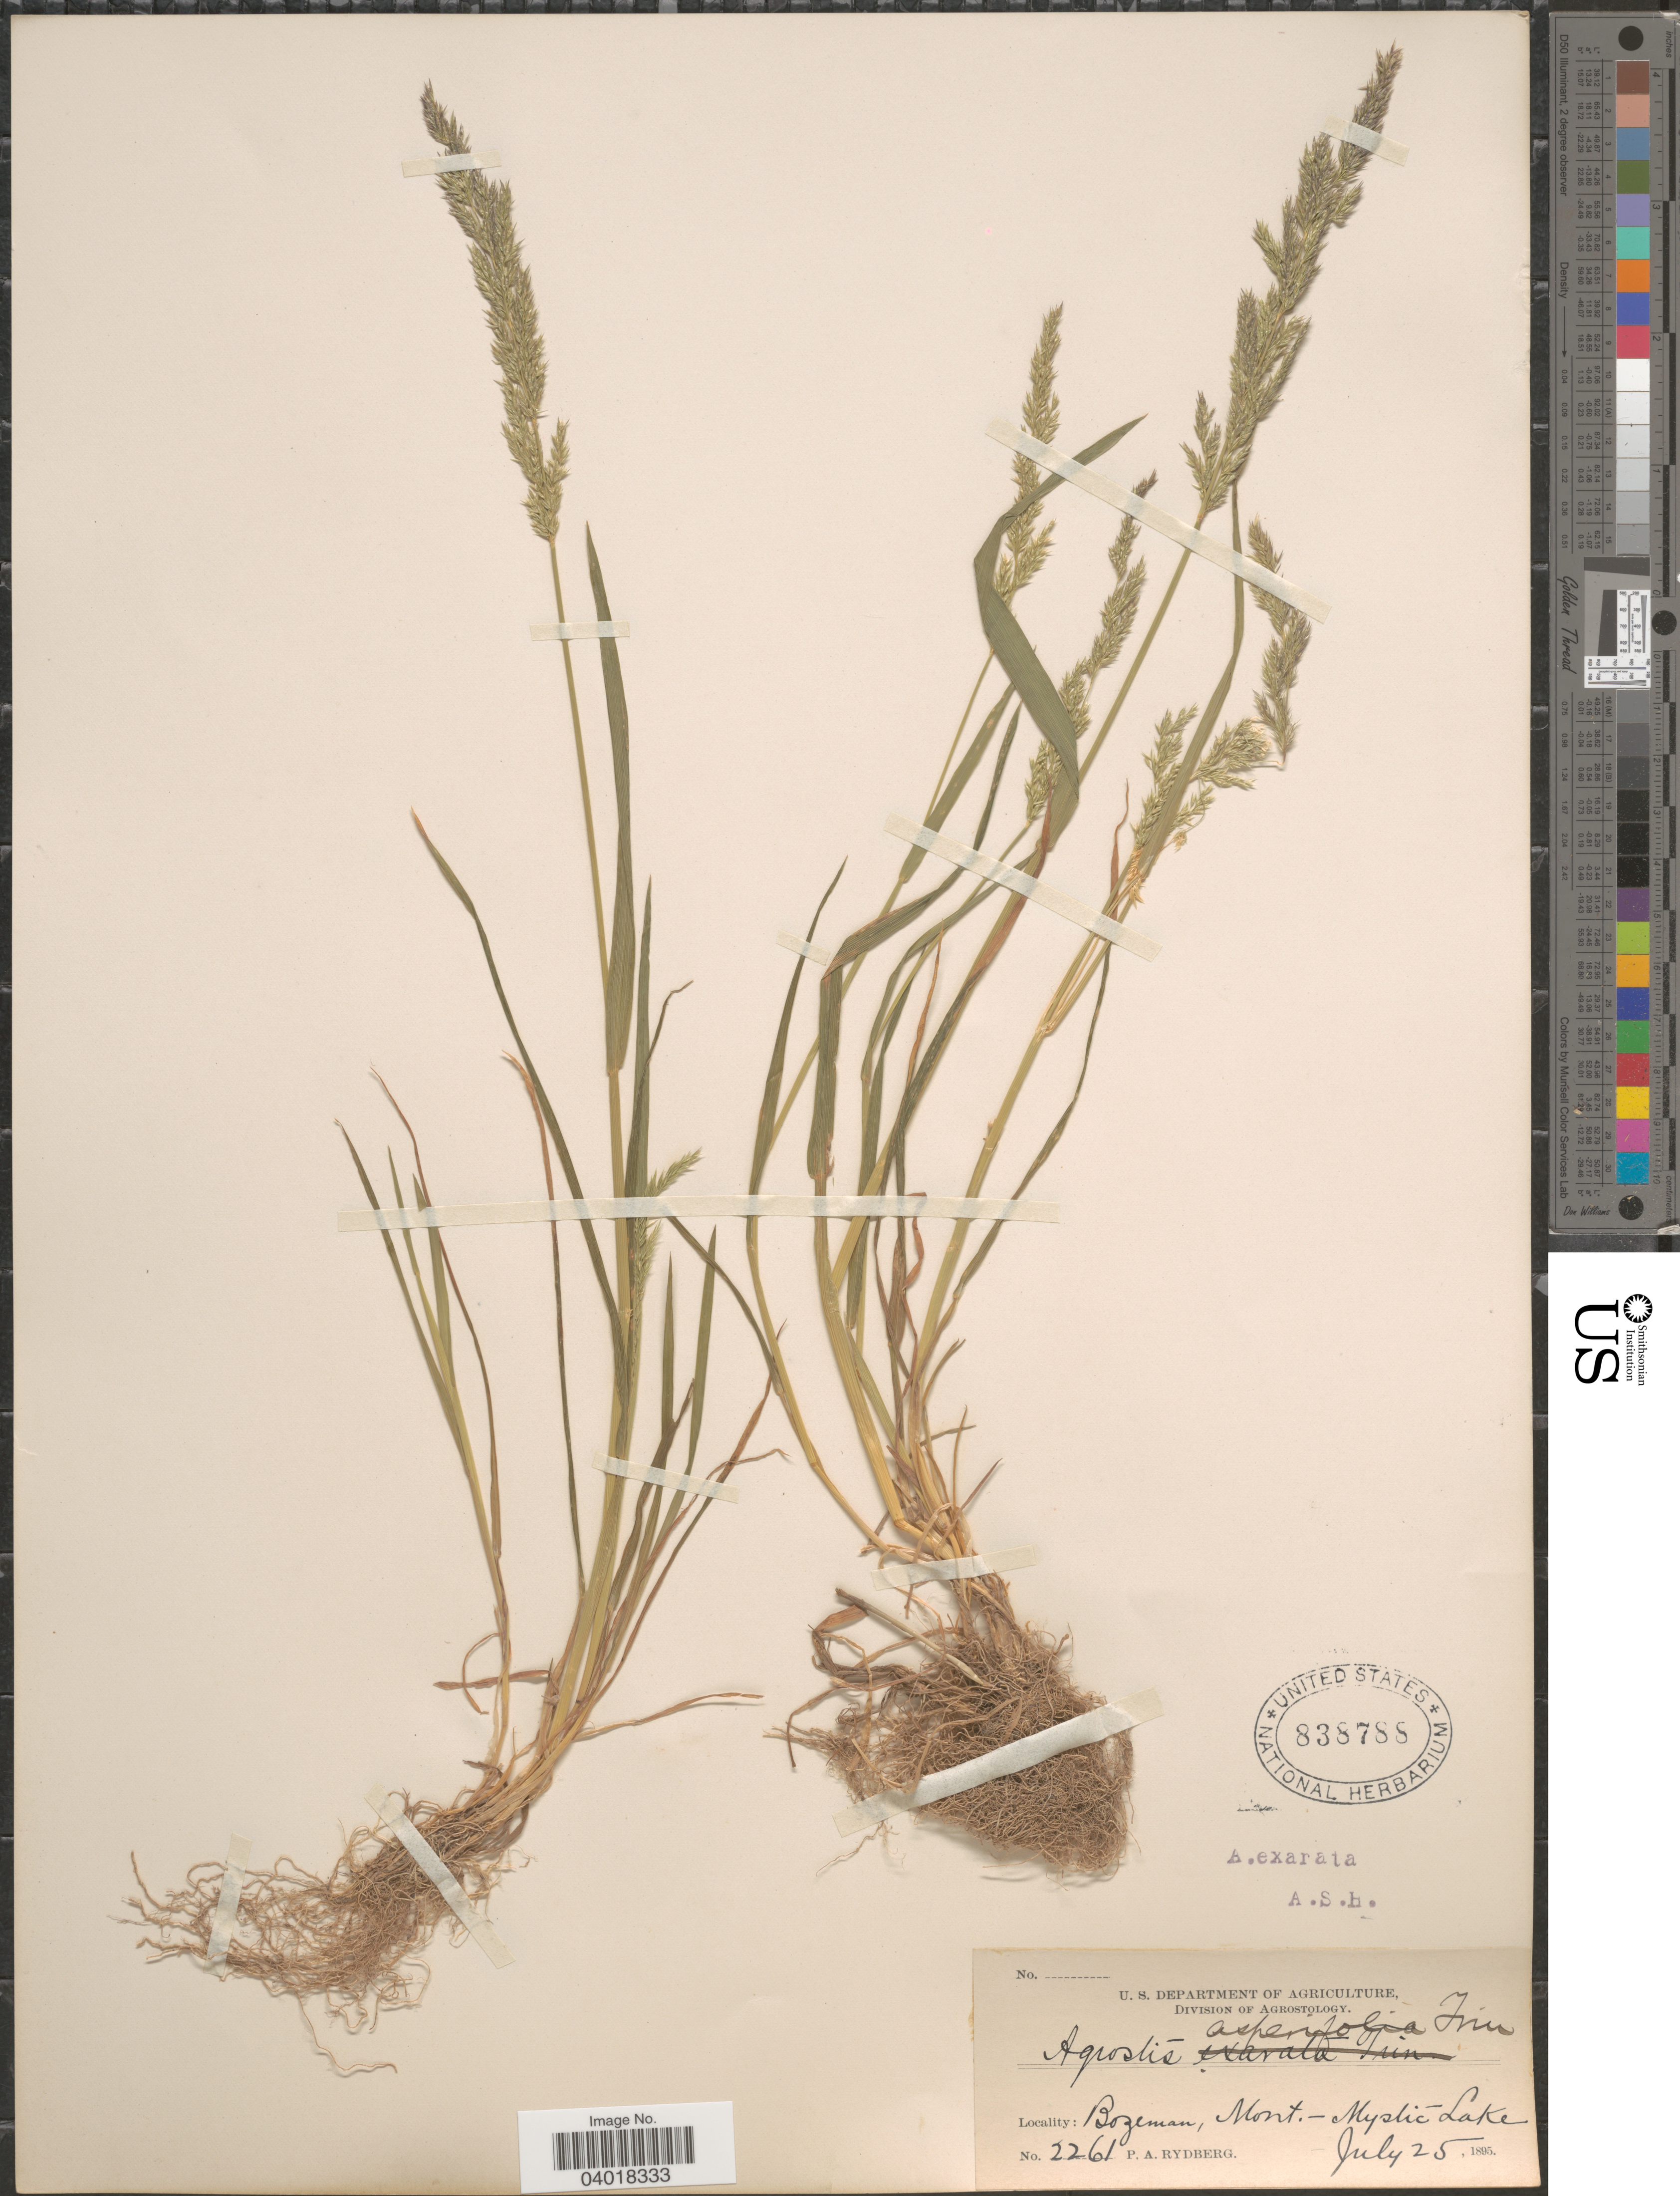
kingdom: Plantae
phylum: Tracheophyta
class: Liliopsida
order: Poales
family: Poaceae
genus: Agrostis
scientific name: Agrostis exarata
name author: Trin.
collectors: P. A. Rydberg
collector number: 2261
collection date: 1895-07-25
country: United States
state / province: Montana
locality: Bozeman, Mystic Lake.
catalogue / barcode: US 838788